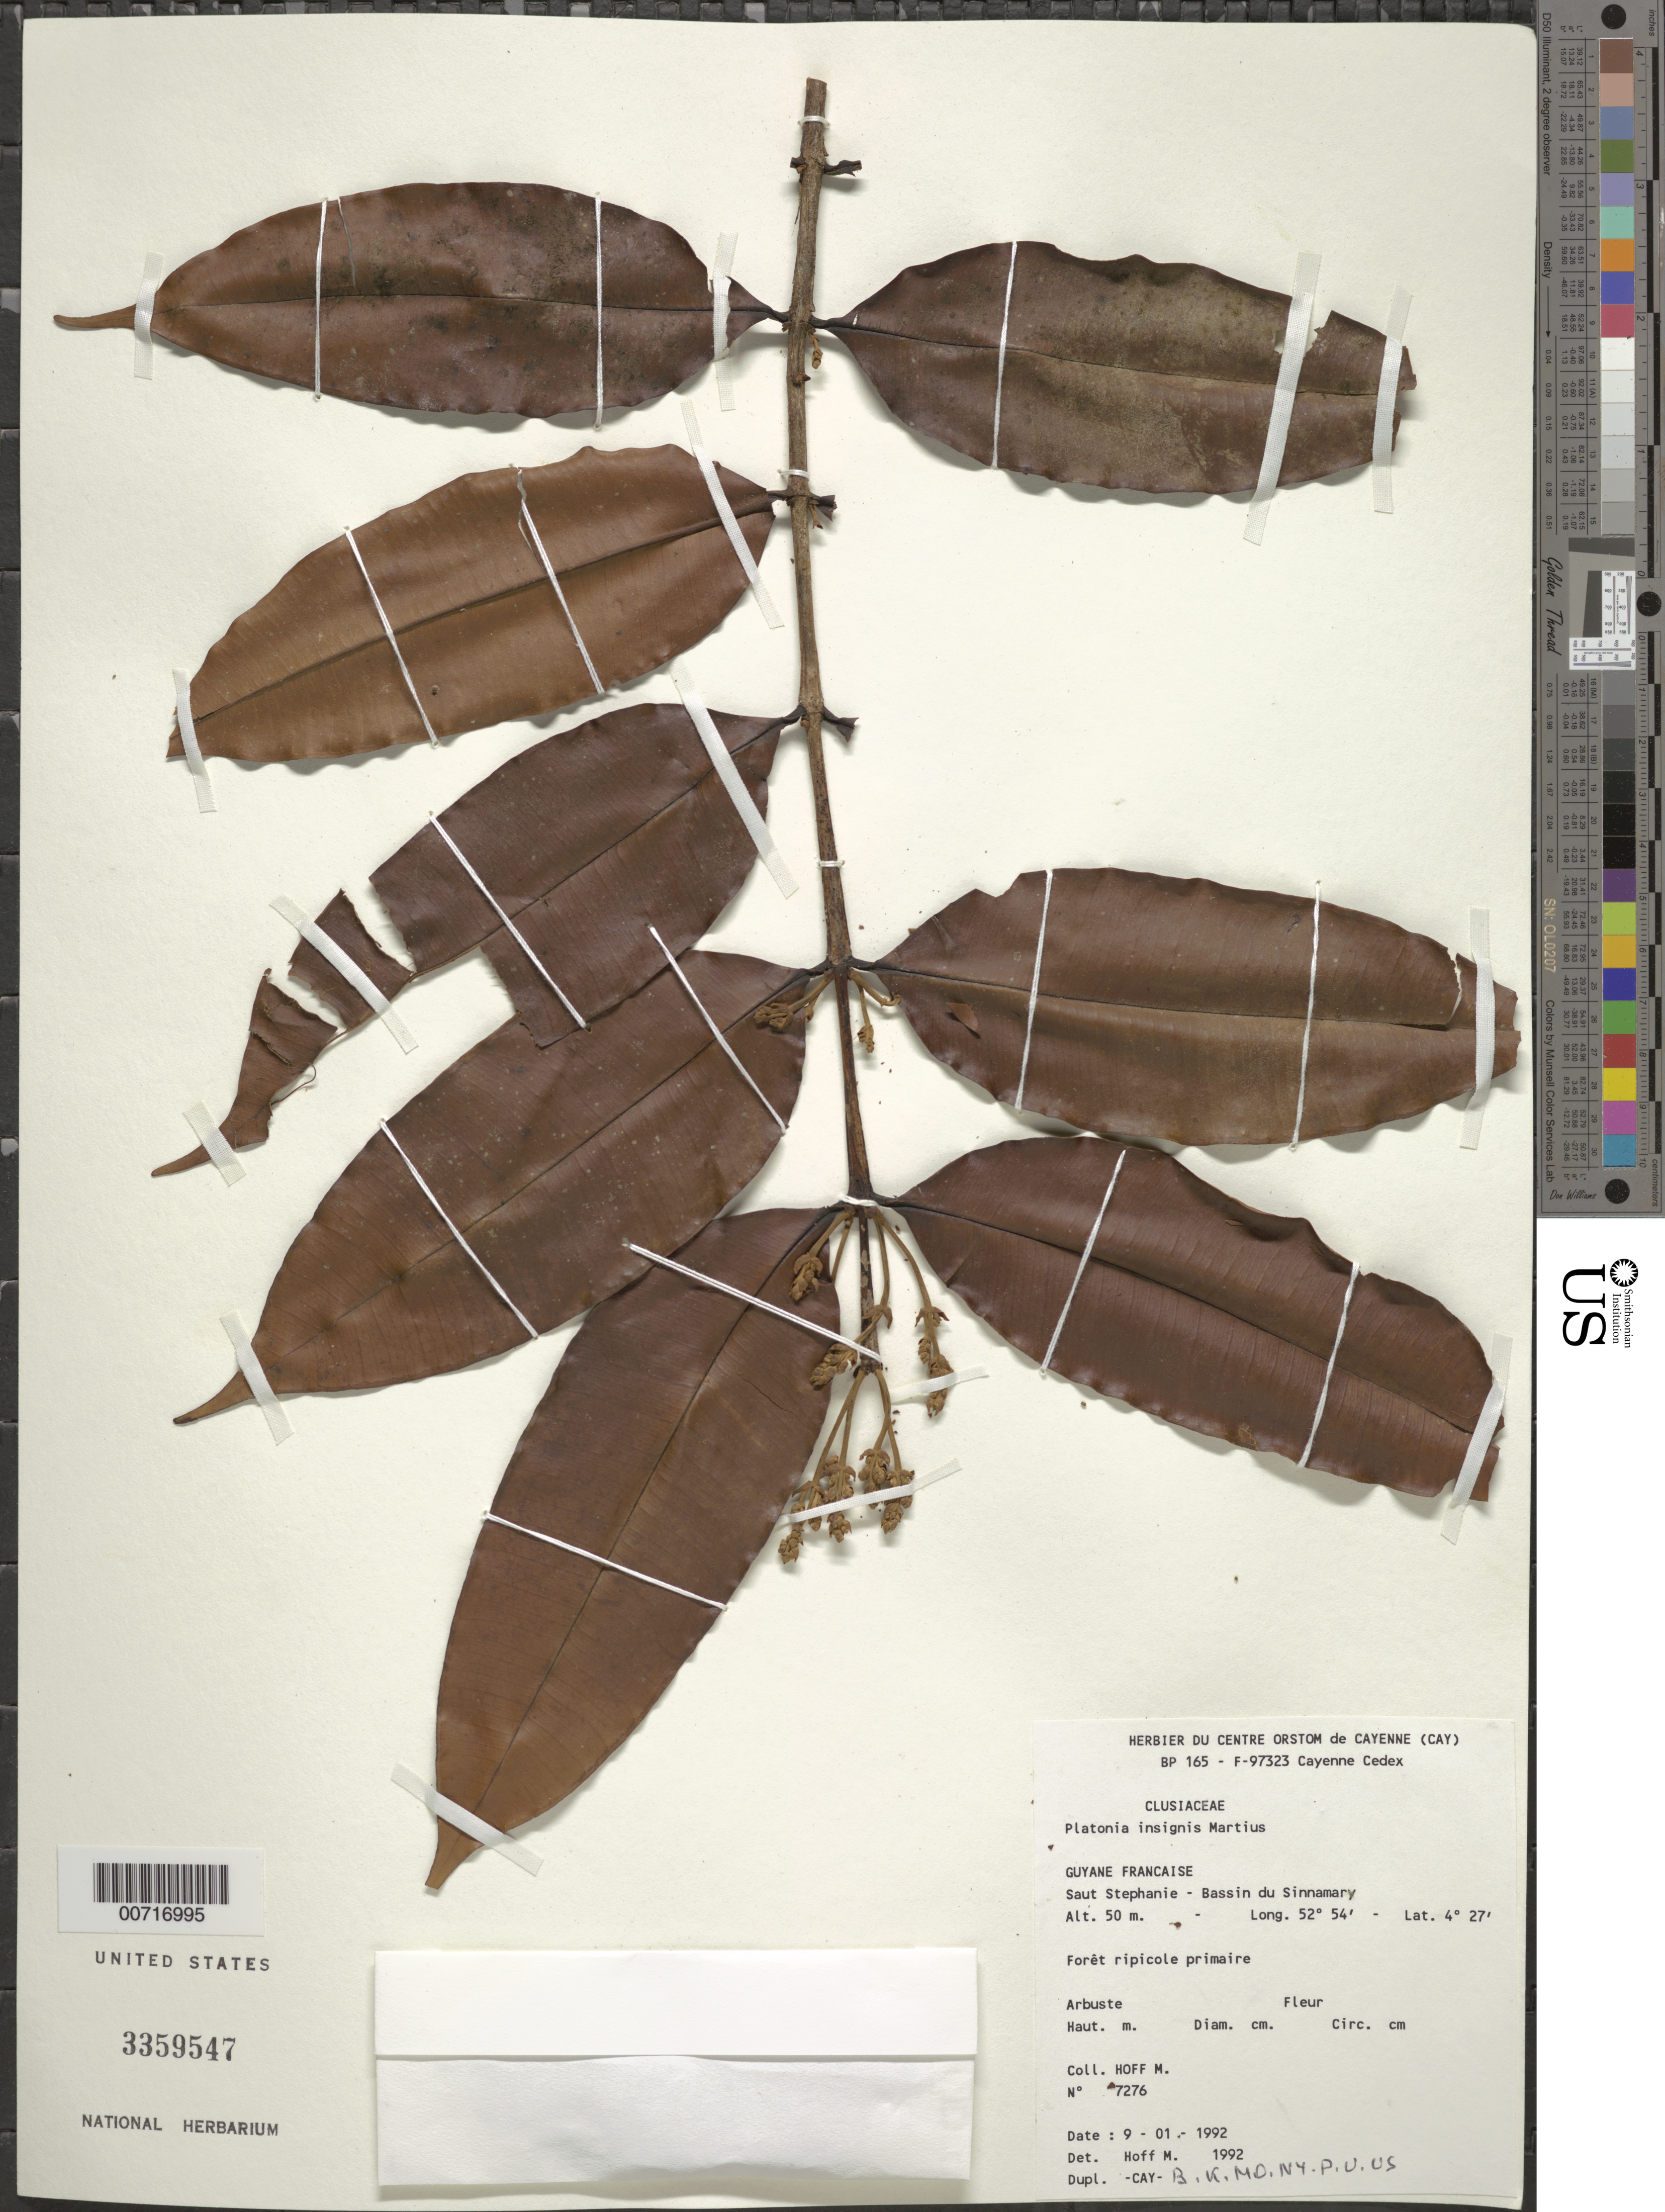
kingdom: Plantae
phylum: Tracheophyta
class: Magnoliopsida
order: Malpighiales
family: Clusiaceae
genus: Platonia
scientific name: Platonia insignis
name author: Mart.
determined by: Hoff, M.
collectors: M. Hoff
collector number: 7276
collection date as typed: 9-Jan-92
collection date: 1992-01-09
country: French Guiana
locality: Saut Stéphanie, Bassin du Sinnamary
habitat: Primary riparian forest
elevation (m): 50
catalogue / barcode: US 3359547